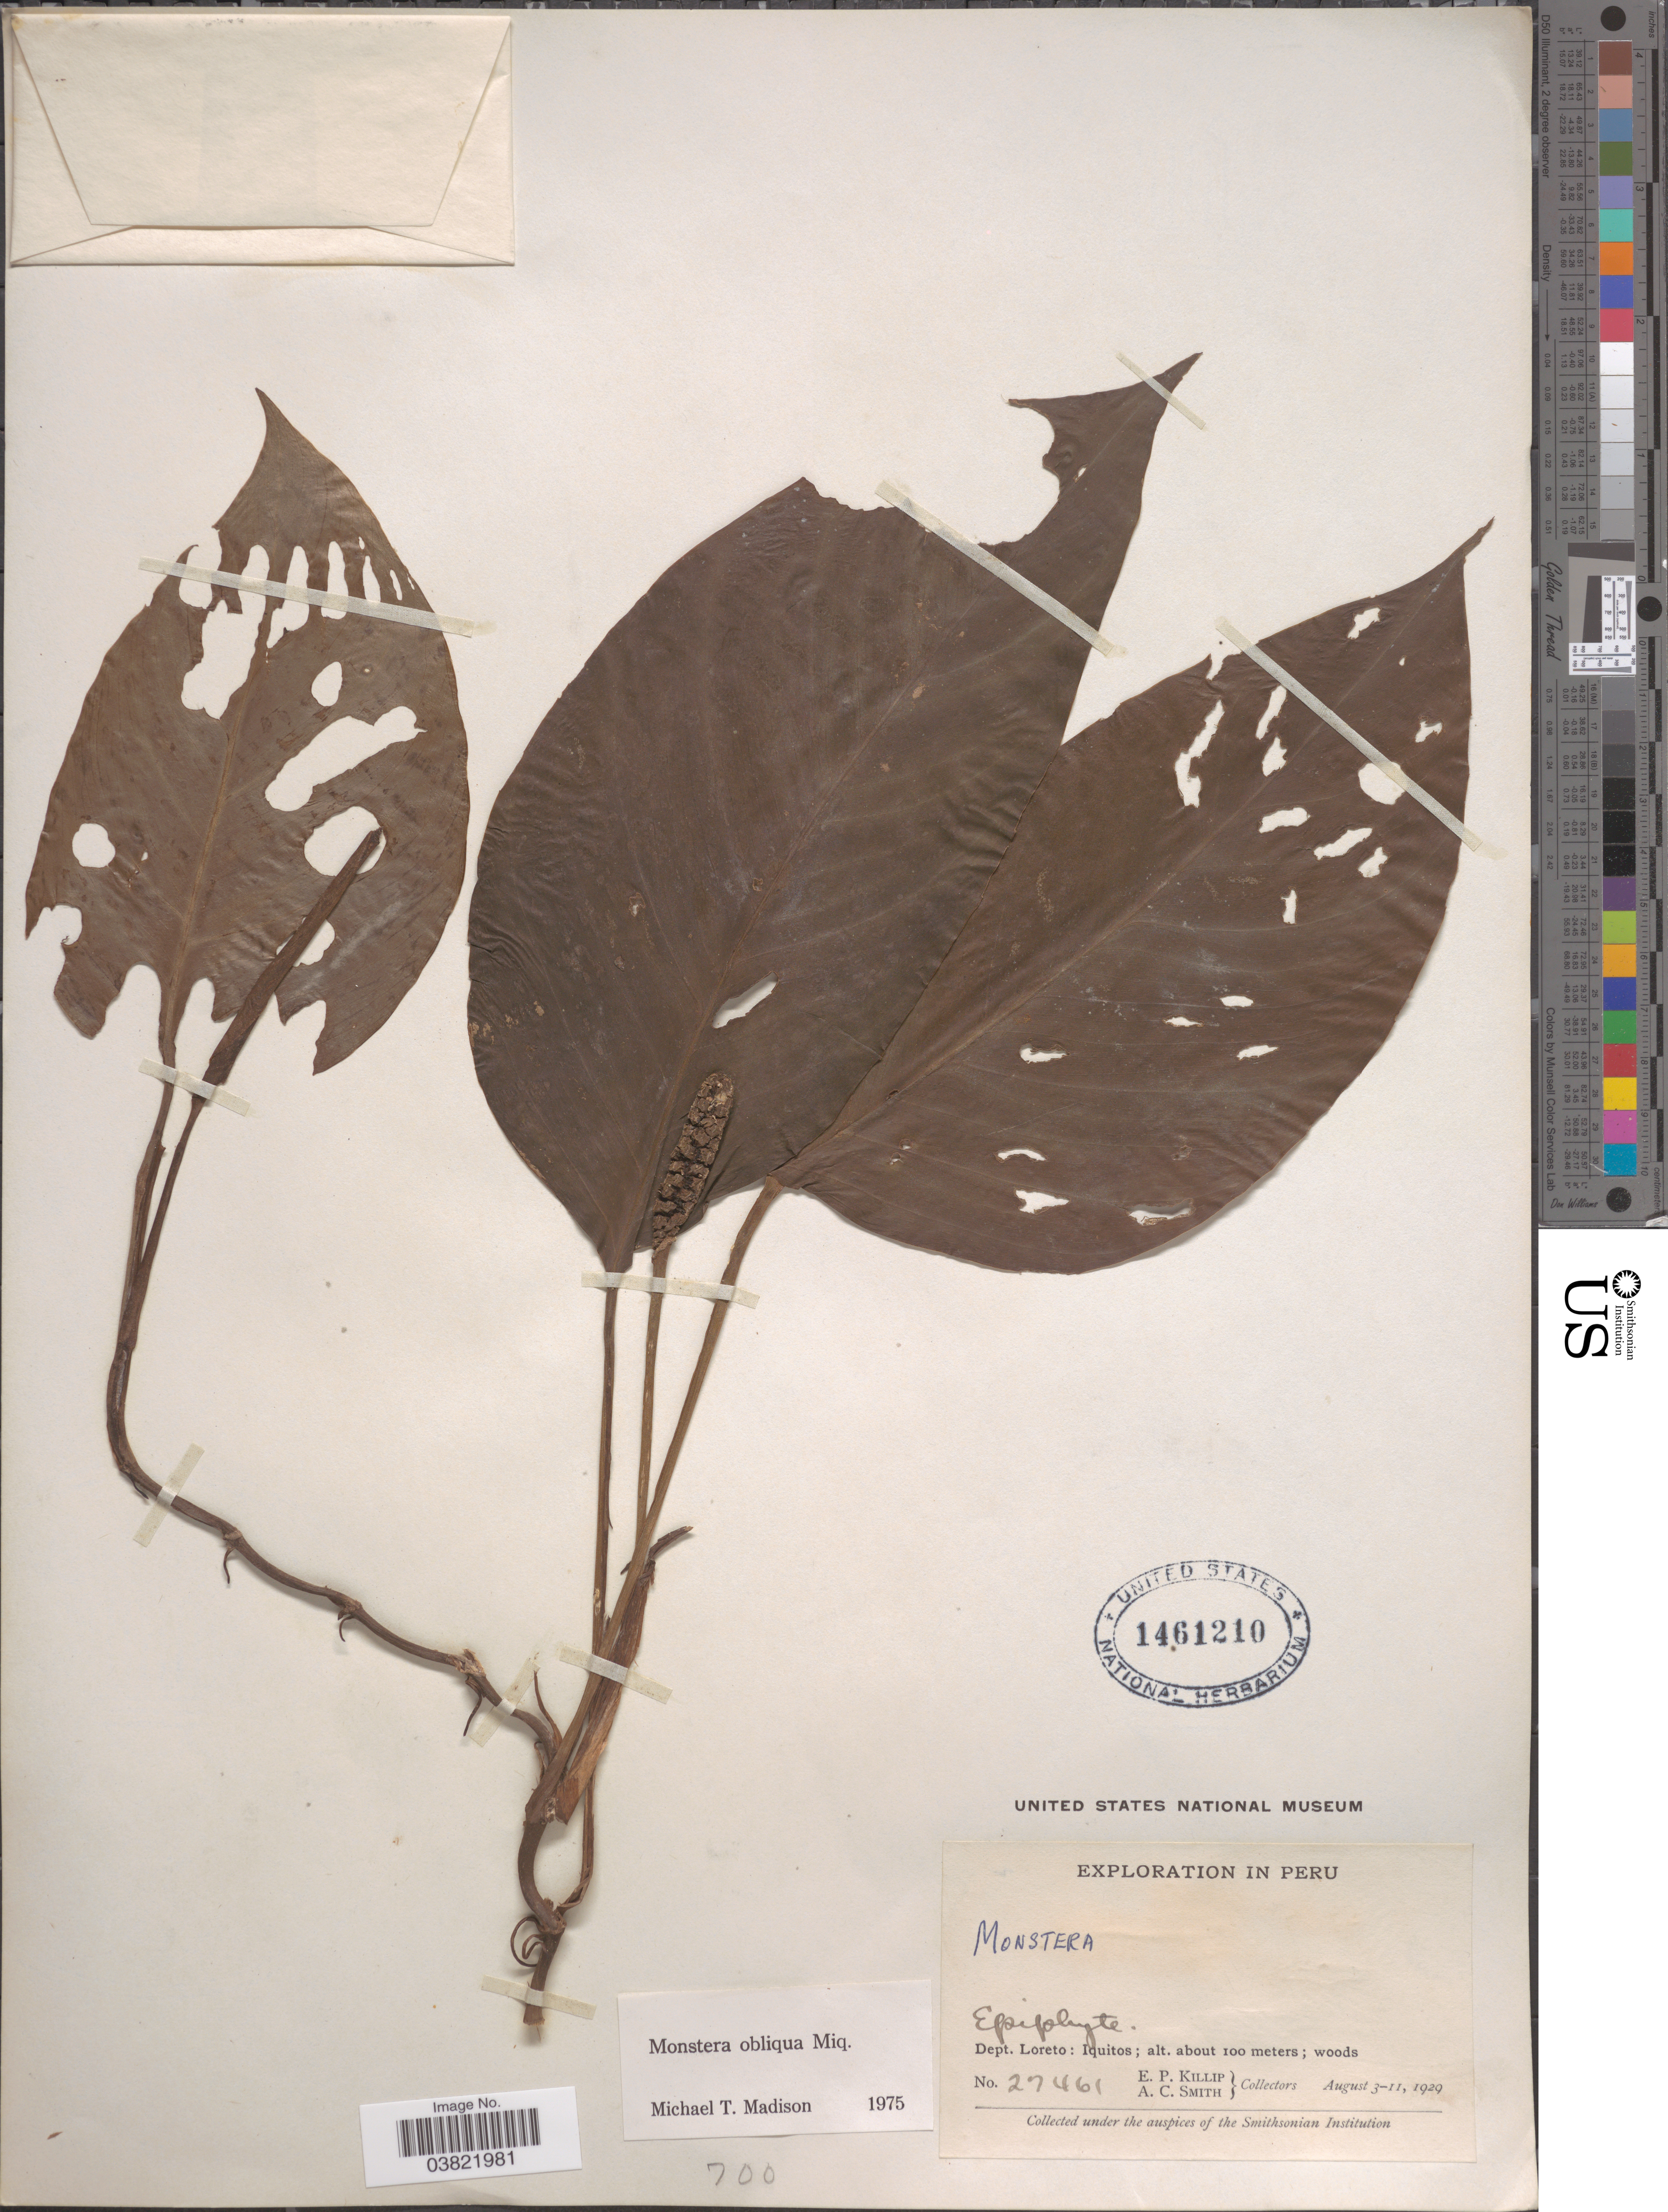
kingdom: Plantae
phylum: Tracheophyta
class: Liliopsida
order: Alismatales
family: Araceae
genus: Monstera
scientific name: Monstera obliqua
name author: Miq.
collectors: E. P. Killip & A. C. Smith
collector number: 27461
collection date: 1929-08-03/1929-08-11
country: Peru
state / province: Loreto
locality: Dept. Loreto: Iquitos.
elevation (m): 100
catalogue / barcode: US 1461210